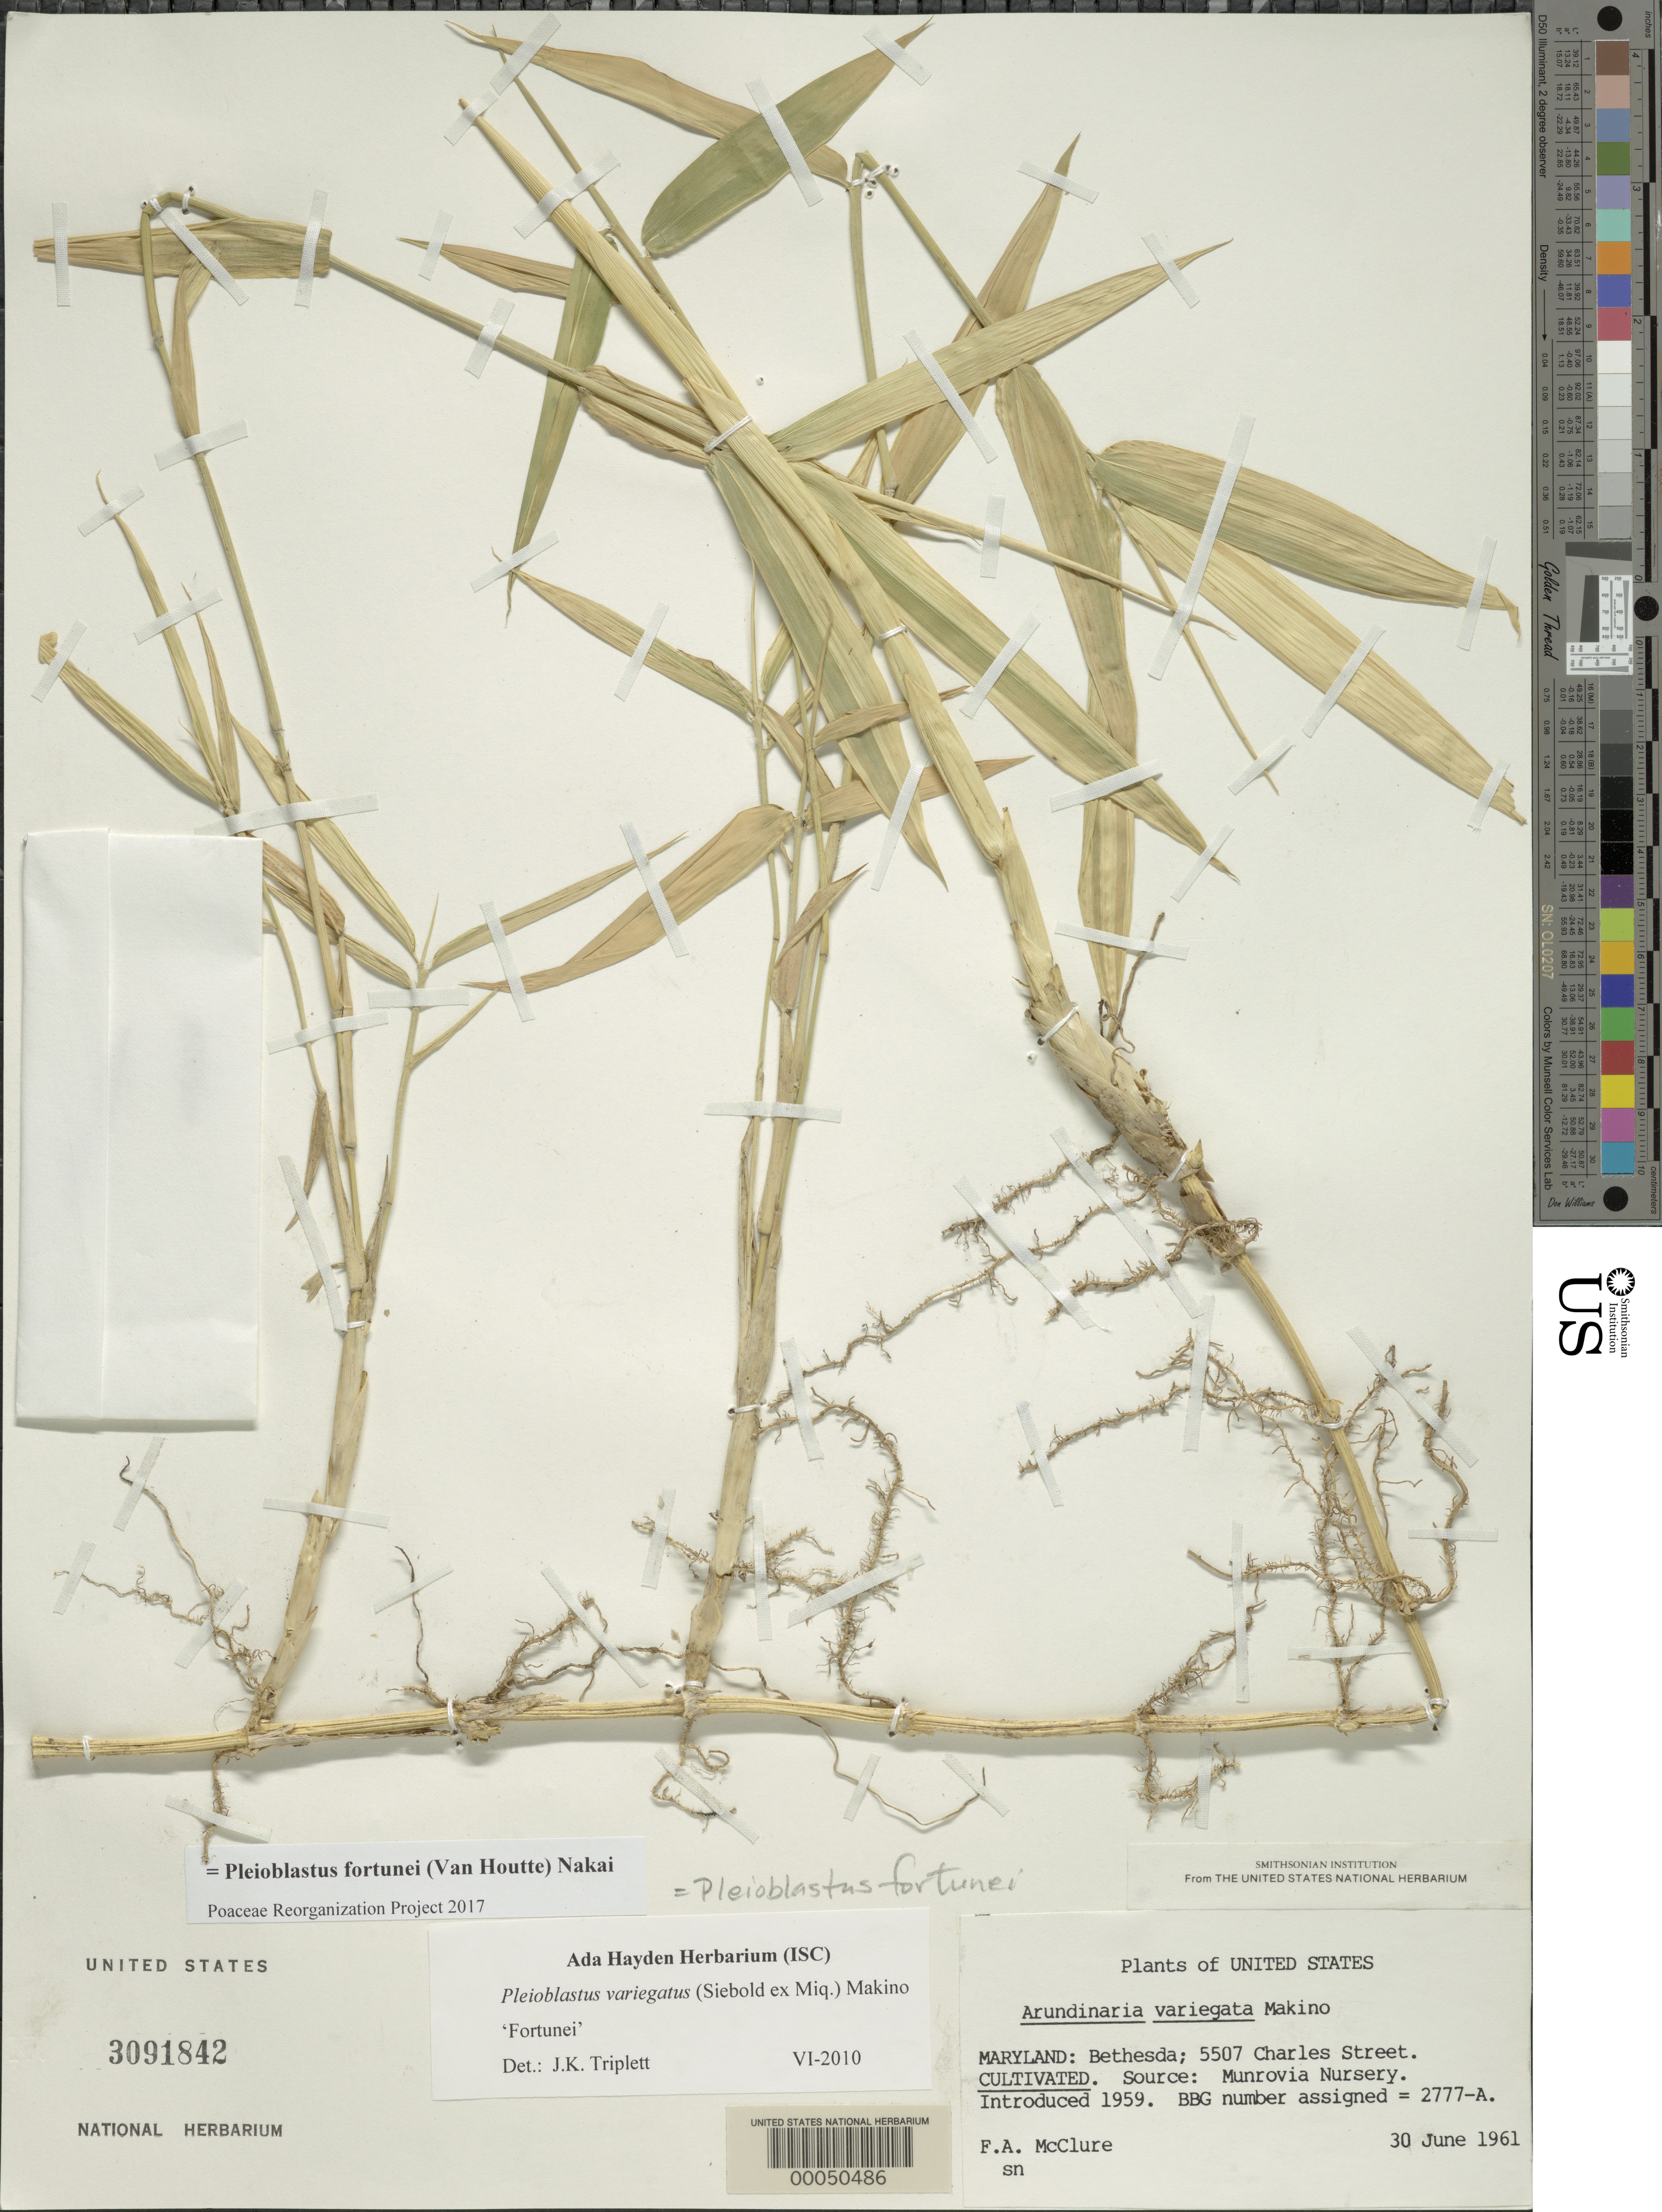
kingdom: Plantae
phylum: Tracheophyta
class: Liliopsida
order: Poales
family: Poaceae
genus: Pleioblastus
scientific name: Pleioblastus fortunei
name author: (Van Houtte) Nakai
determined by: Poaceae Reorganization Project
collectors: F. A. McClure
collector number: BBG 2777-A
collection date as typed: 30 Jun 1961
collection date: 1961-06-30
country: United States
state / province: Maryland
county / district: Montgomery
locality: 5507 Charles Street, Bethesda (McClure's garden)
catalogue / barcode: US 3091842